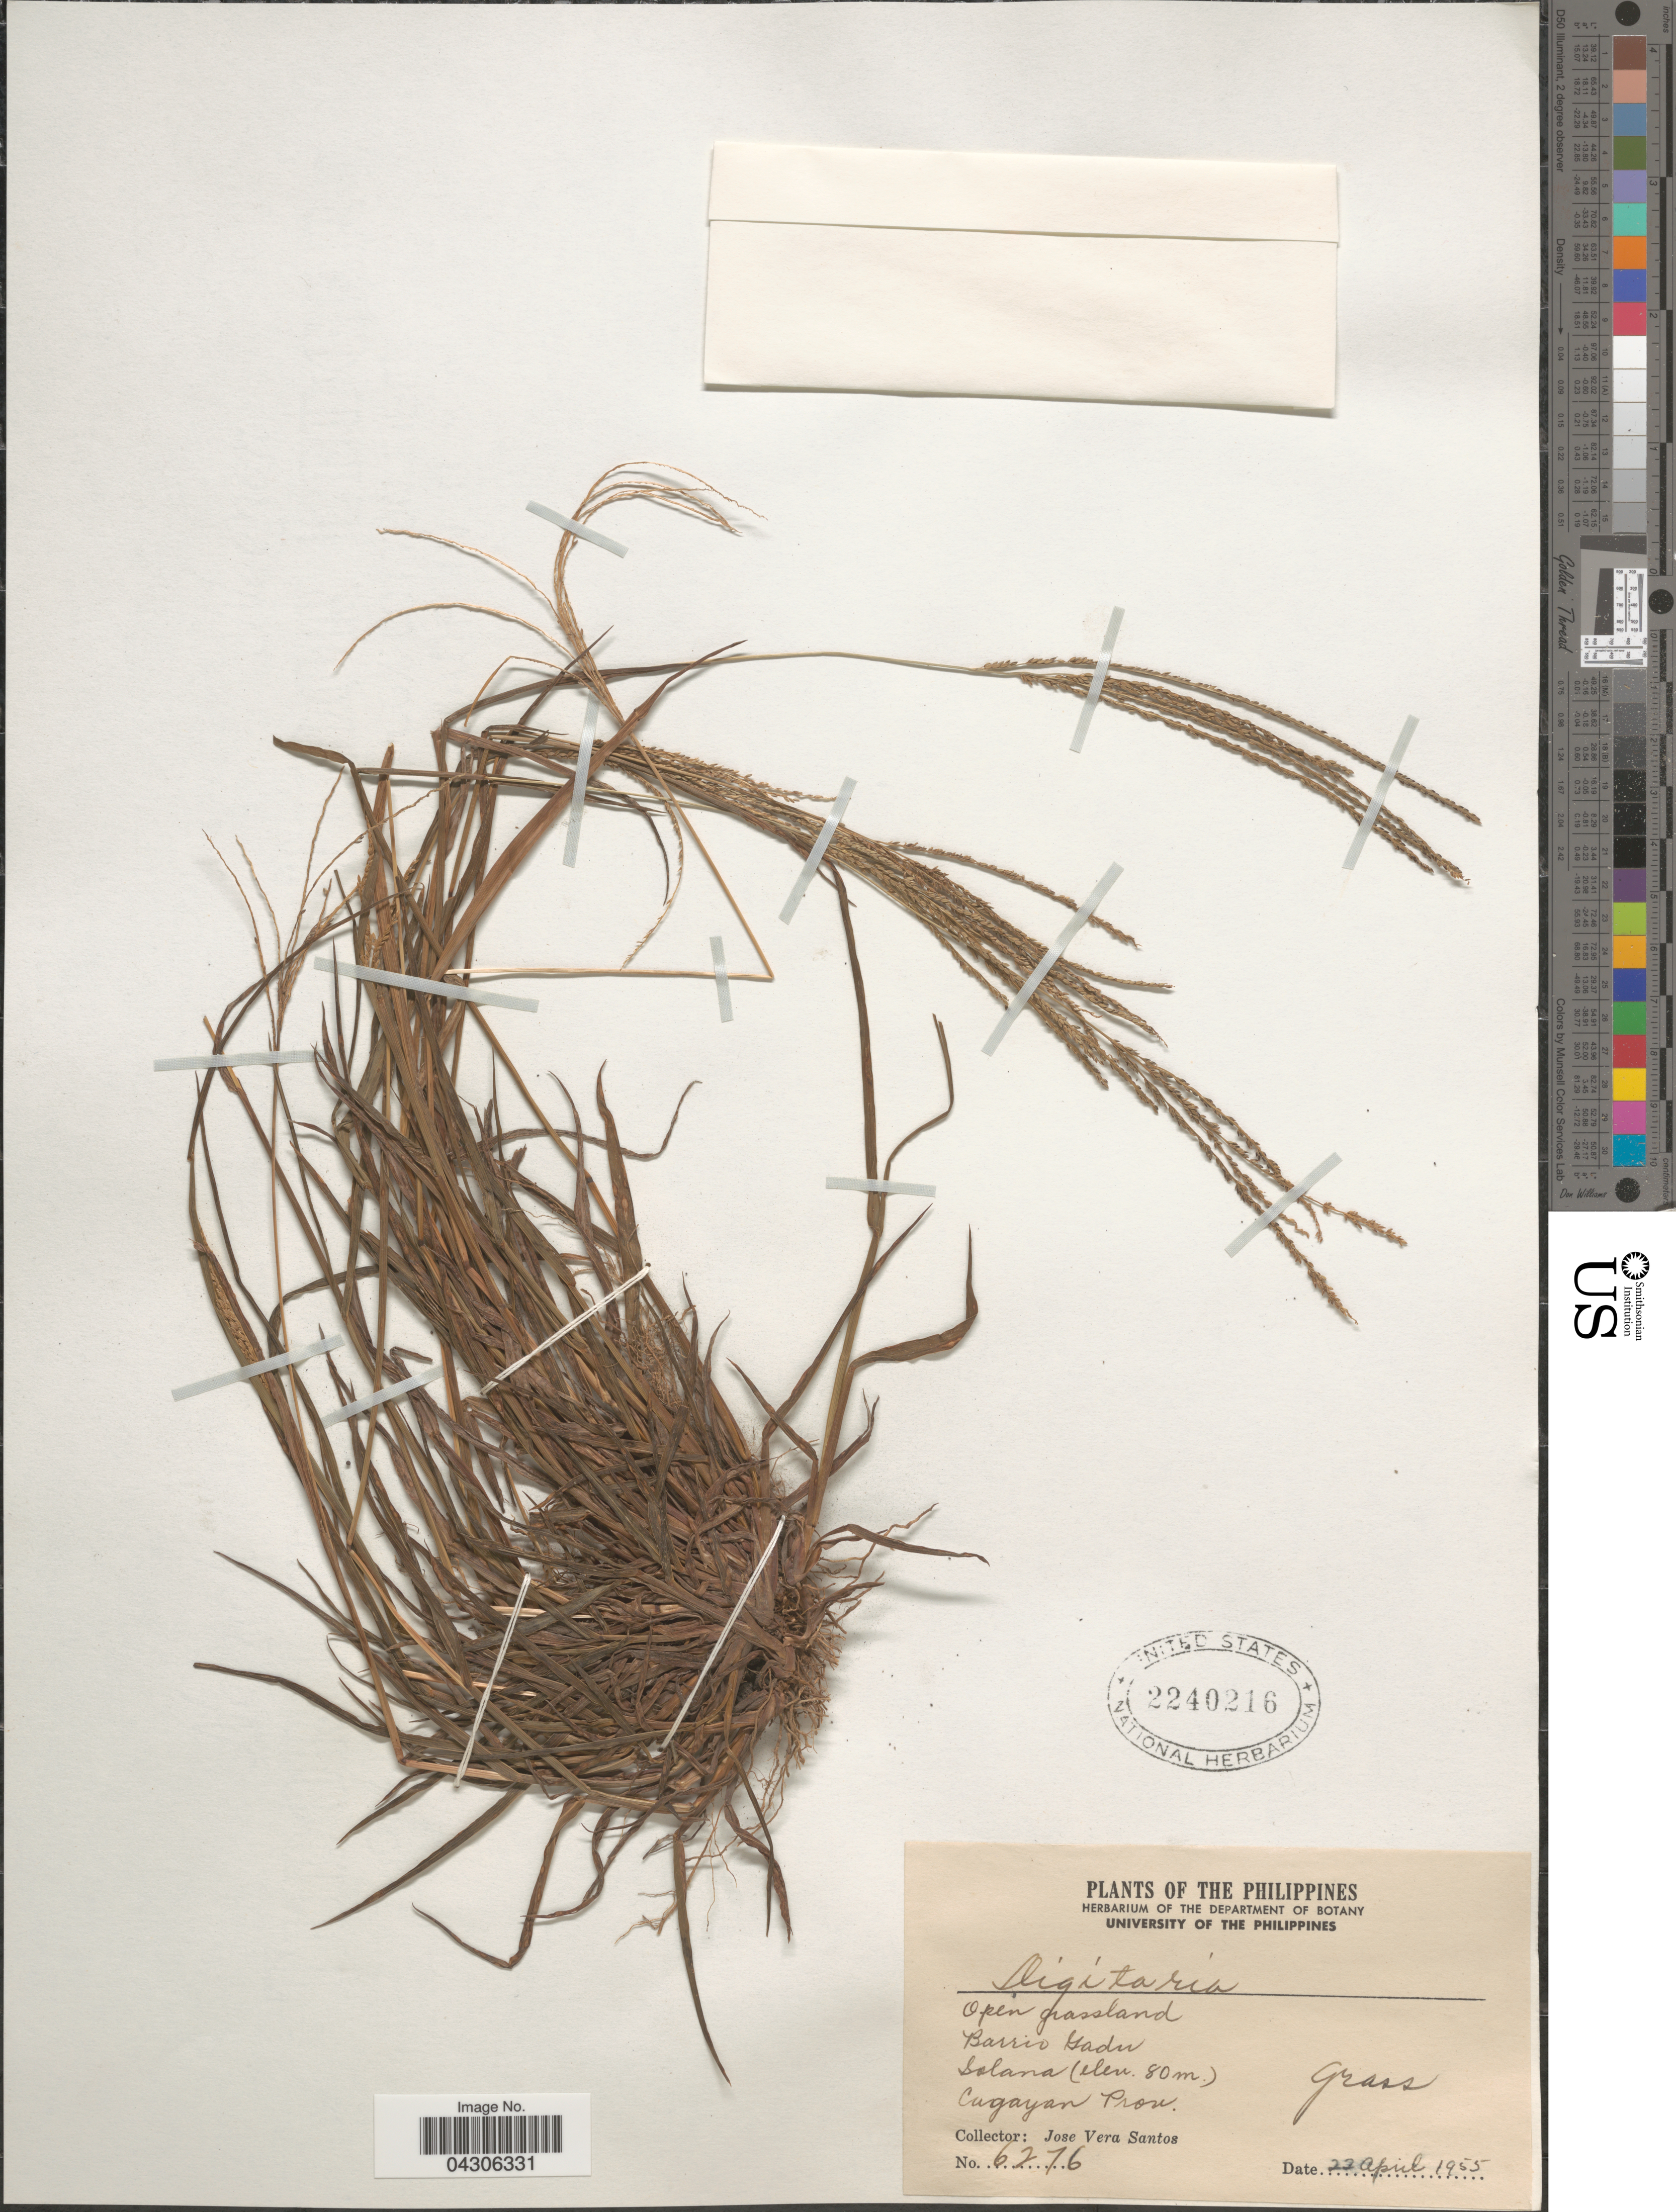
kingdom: Plantae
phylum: Tracheophyta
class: Liliopsida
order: Poales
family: Poaceae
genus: Digitaria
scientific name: Digitaria sp.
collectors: J. Vera Santos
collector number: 6276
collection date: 1955-04-22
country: Philippines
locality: Barrio Gadu. Solana. Cagayan Prov.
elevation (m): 80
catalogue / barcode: US 2240216